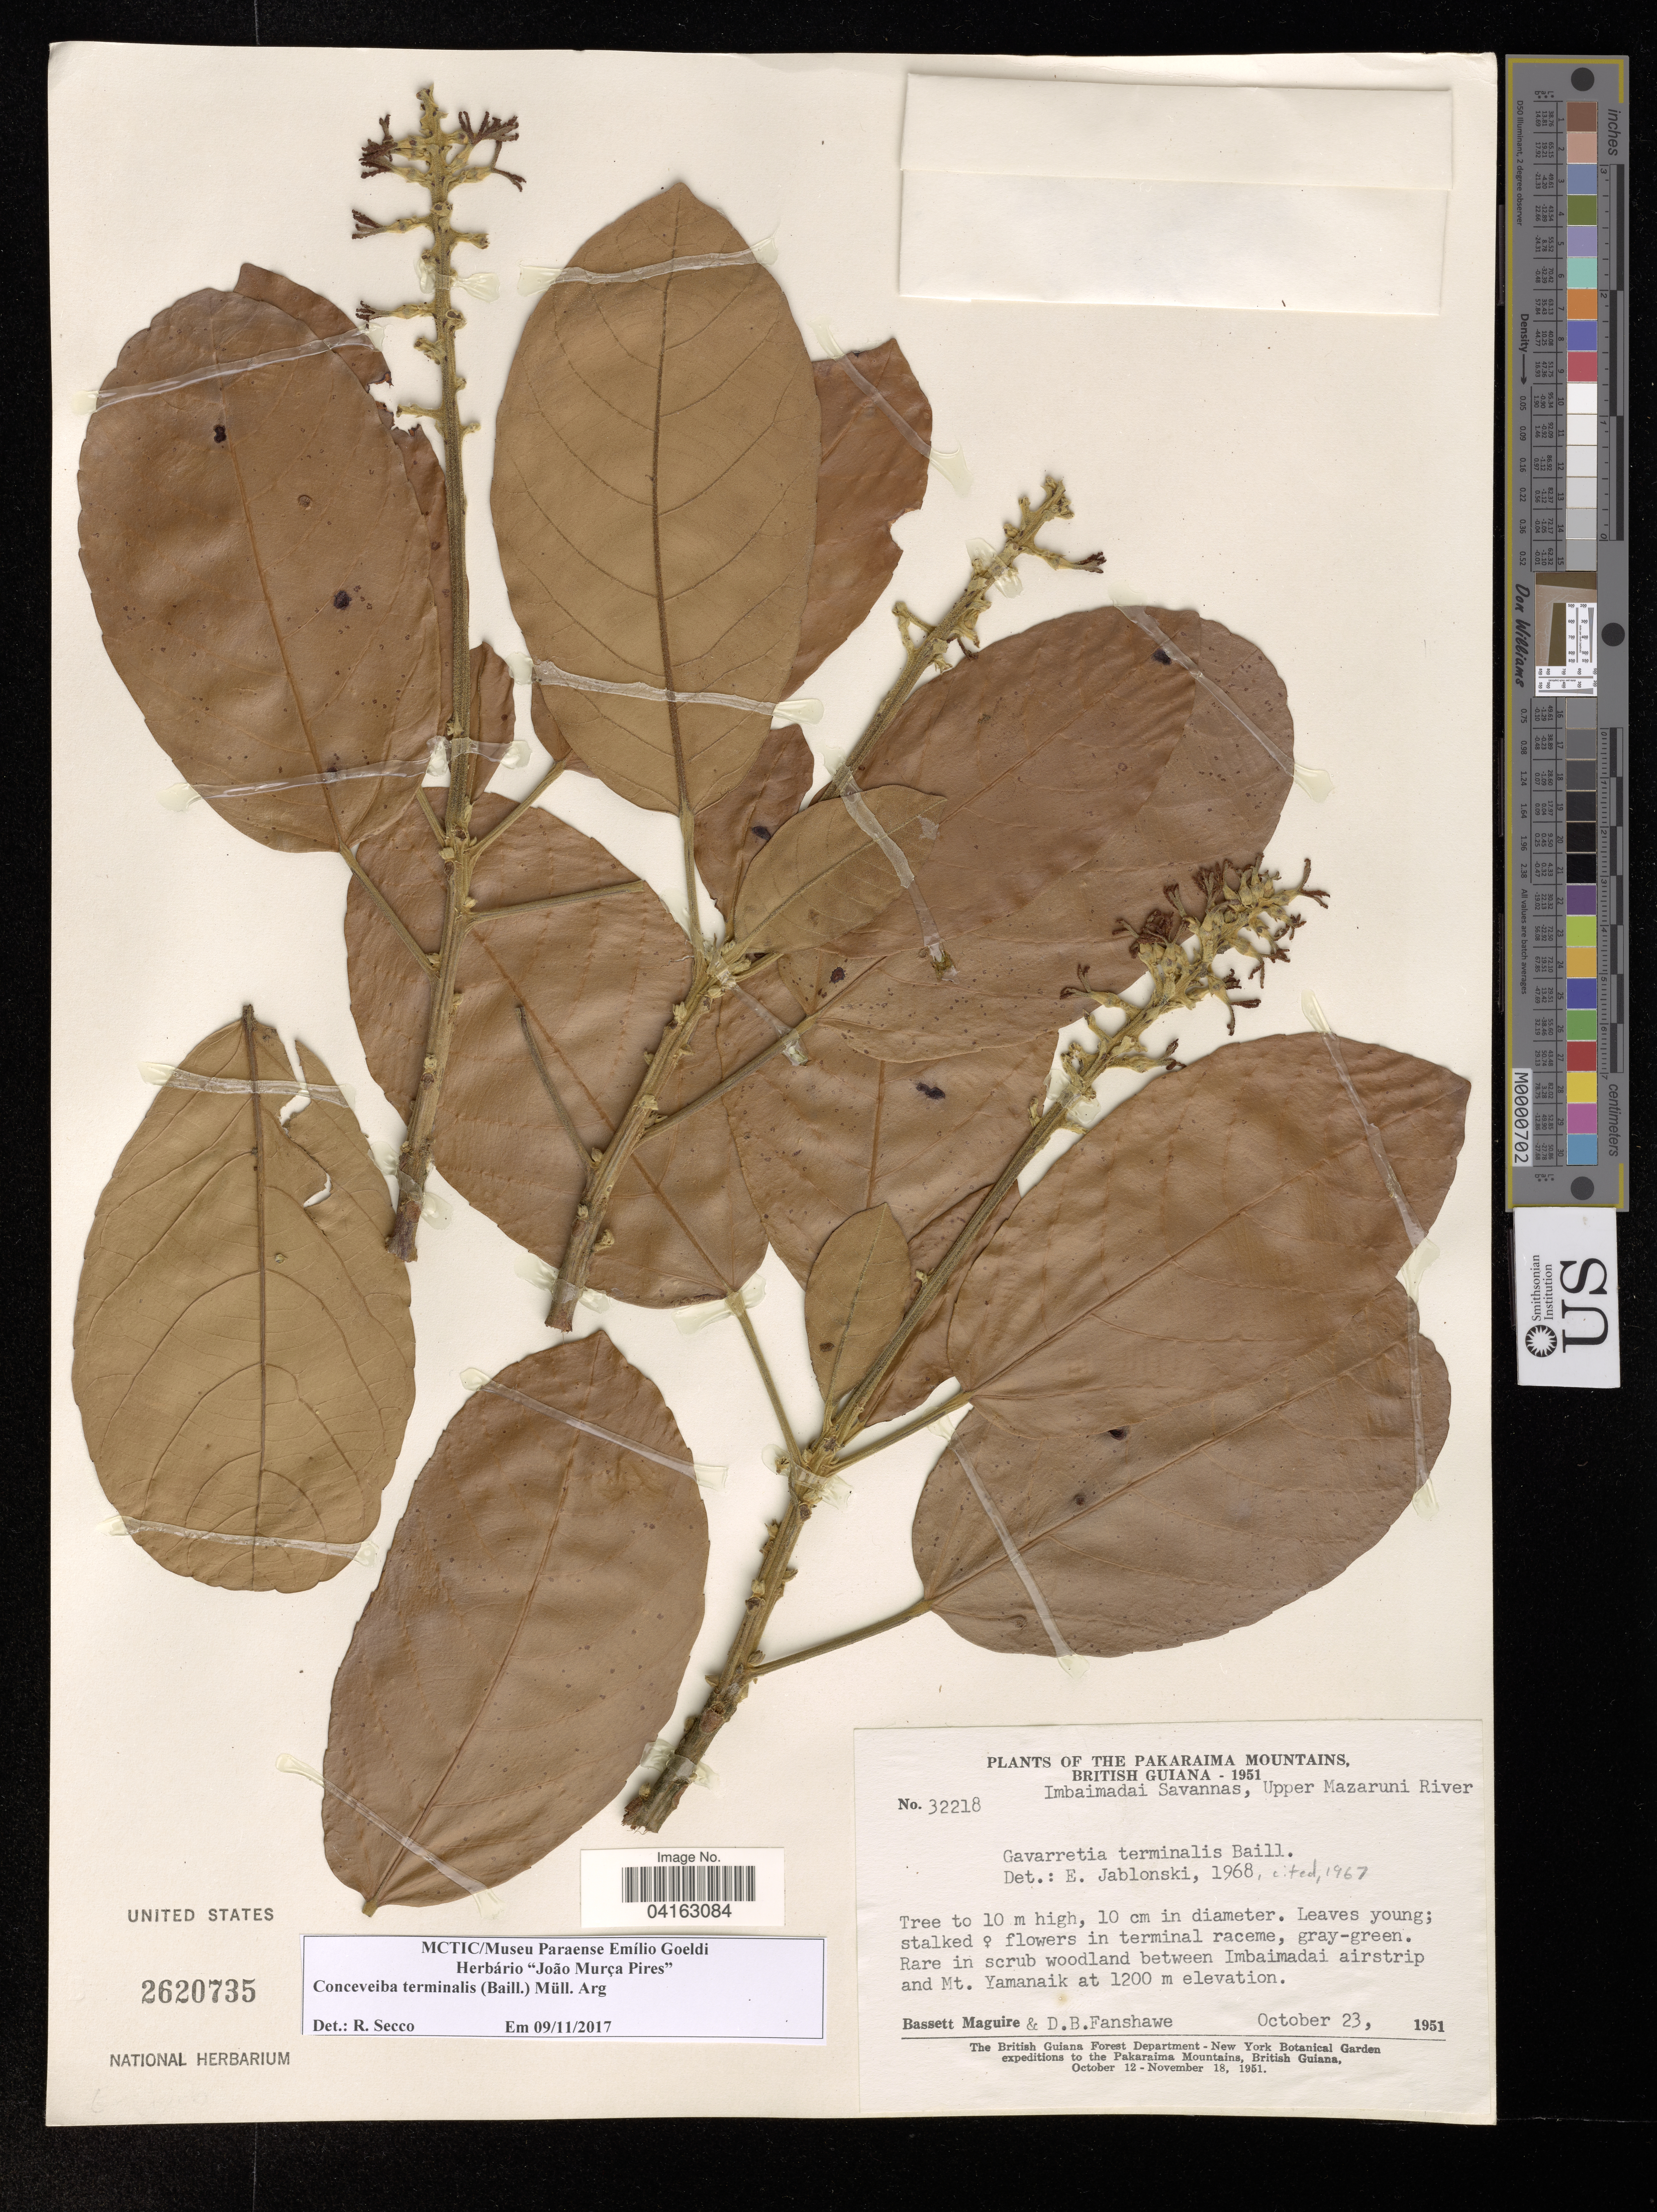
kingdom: Plantae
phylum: Tracheophyta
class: Magnoliopsida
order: Malpighiales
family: Euphorbiaceae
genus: Conceveiba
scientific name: Conceveiba terminalis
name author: (Baill.) Müll. Arg.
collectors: B. Maguire & D. B. Fanshawe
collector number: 32218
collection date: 1951-10-23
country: Guyana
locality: The Pakaraima Mountains. Imbaimadai Savannas, Upper Mazaruni River.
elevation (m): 1200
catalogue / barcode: US 2620735